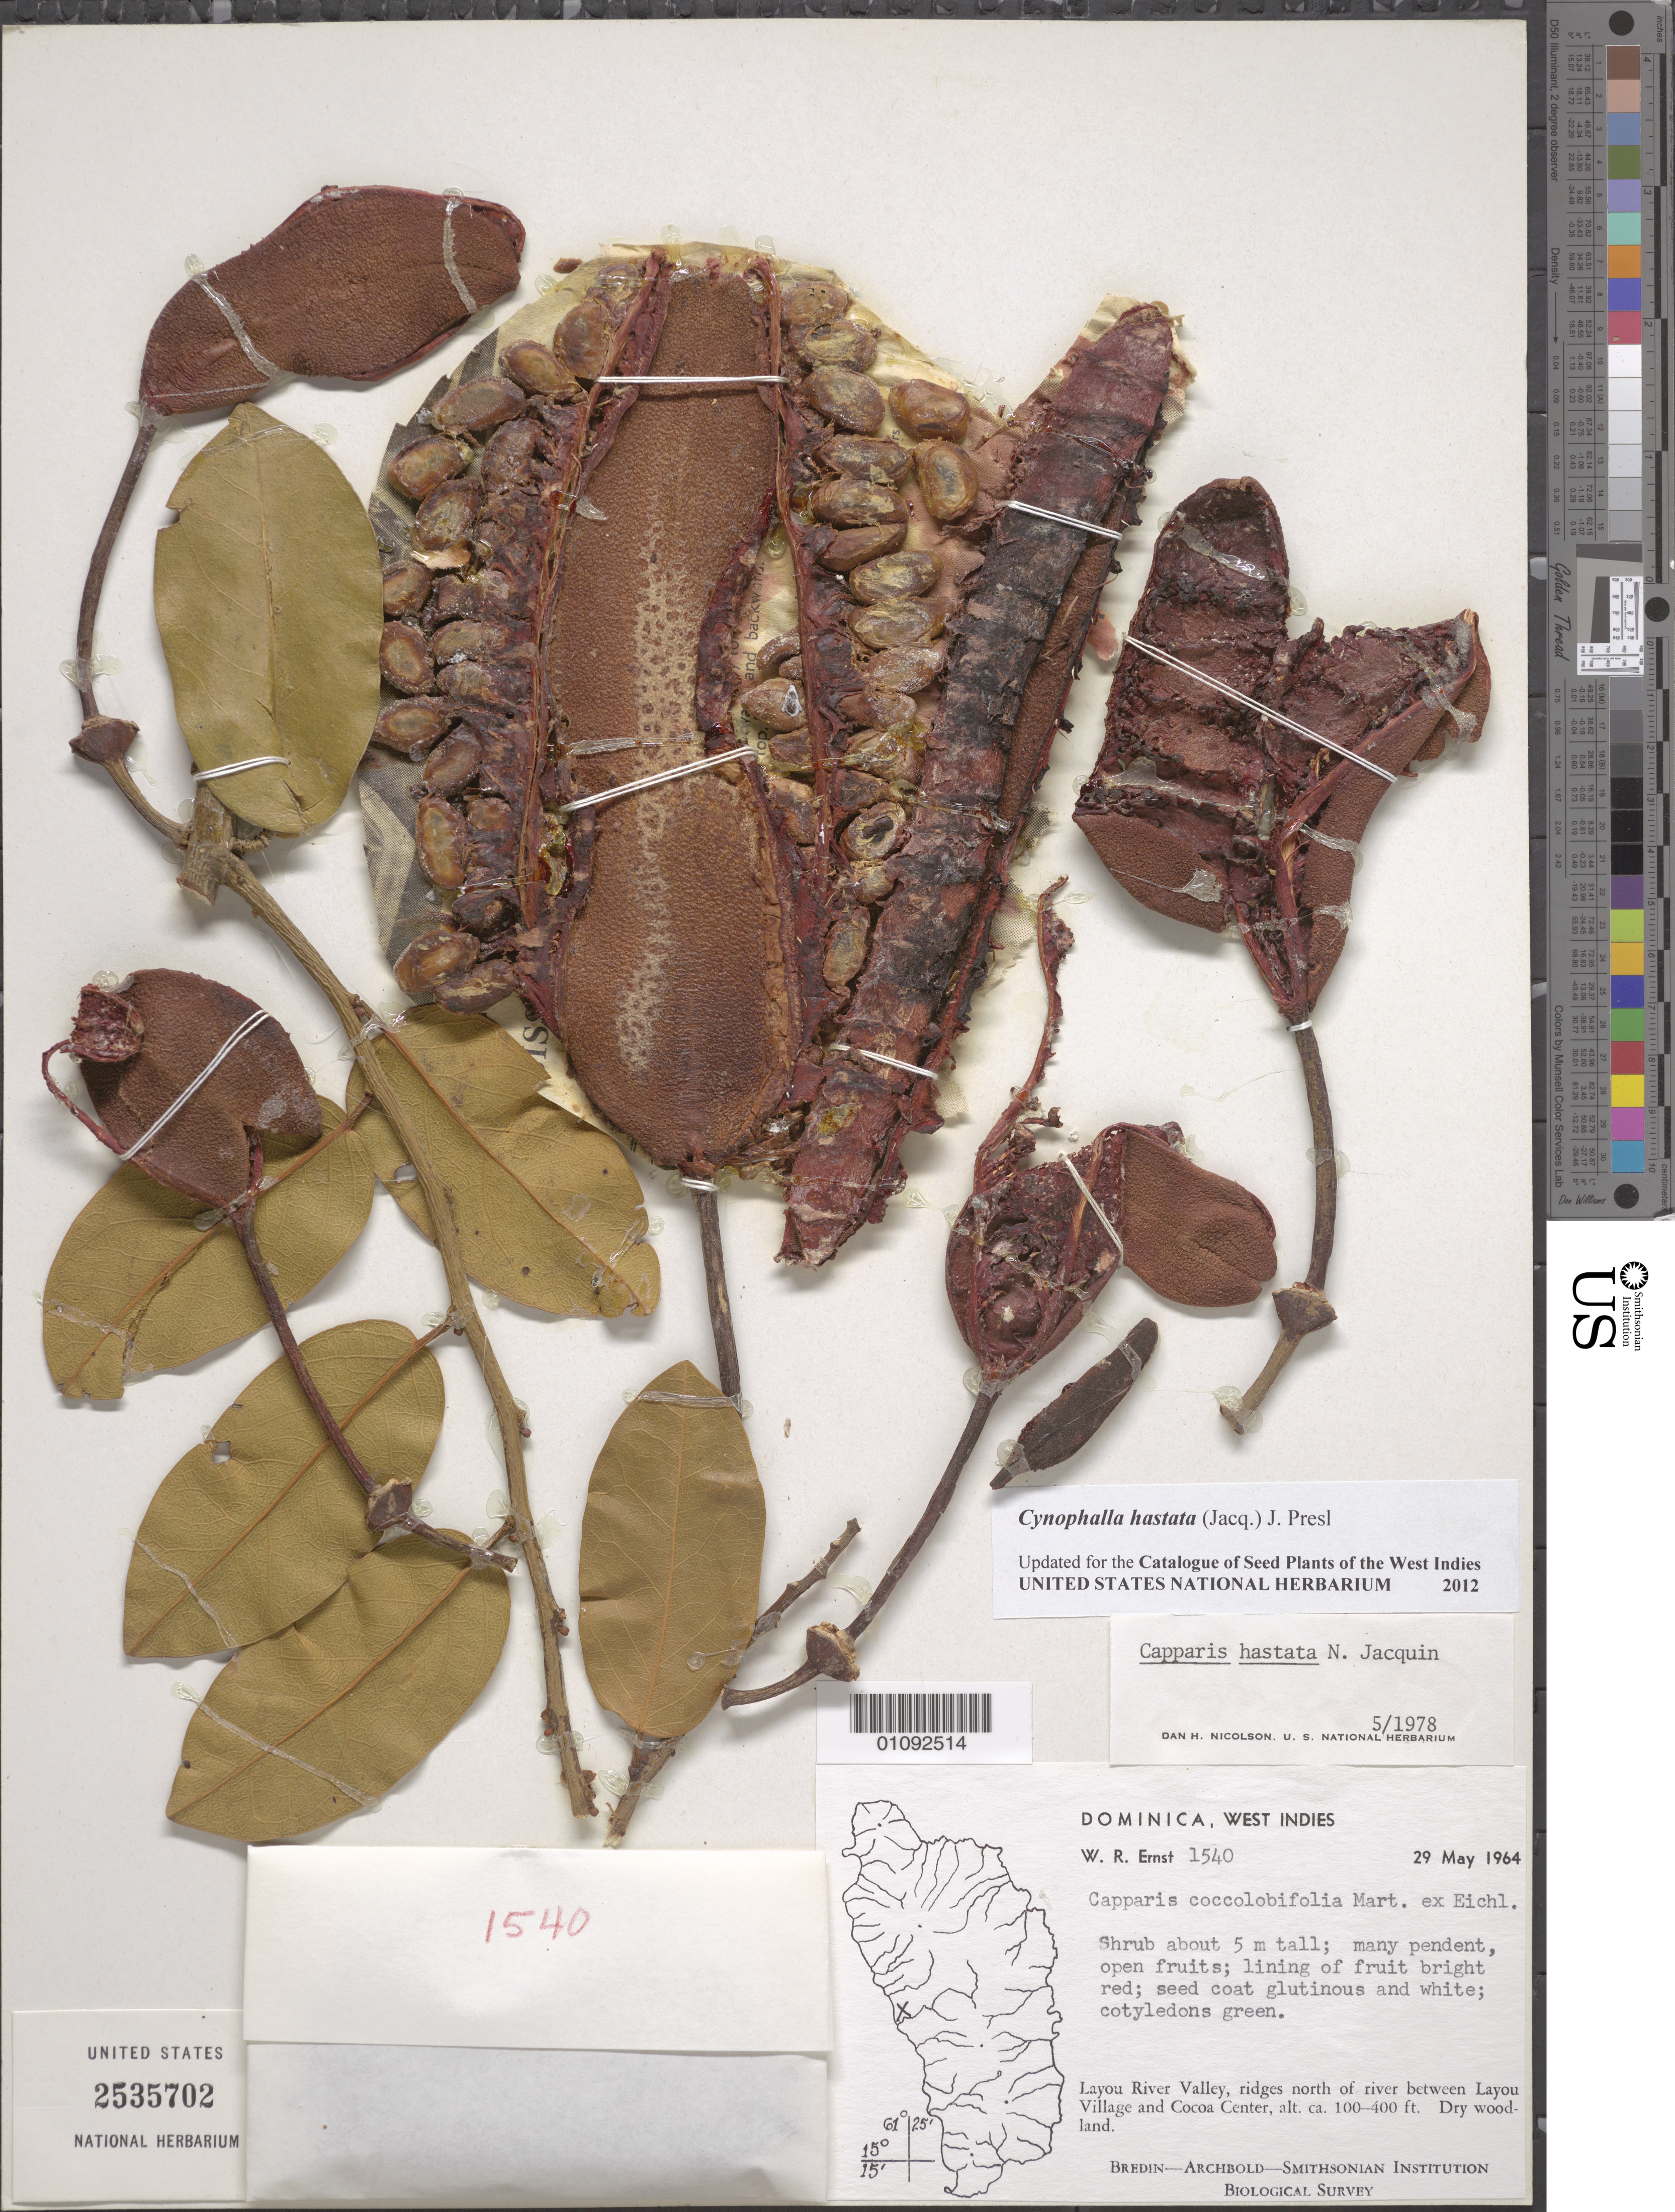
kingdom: Plantae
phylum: Tracheophyta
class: Magnoliopsida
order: Brassicales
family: Capparaceae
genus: Cynophalla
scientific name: Cynophalla hastata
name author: (Jacq.) J. Presl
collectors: W. R. Ernst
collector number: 1540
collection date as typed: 29 May 1964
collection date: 1964-05-29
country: Dominica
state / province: St. Joseph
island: Dominica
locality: Layou River Valley, ridges N of river between Layou Village and Cocoa Center.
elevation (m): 30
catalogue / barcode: US 2535702